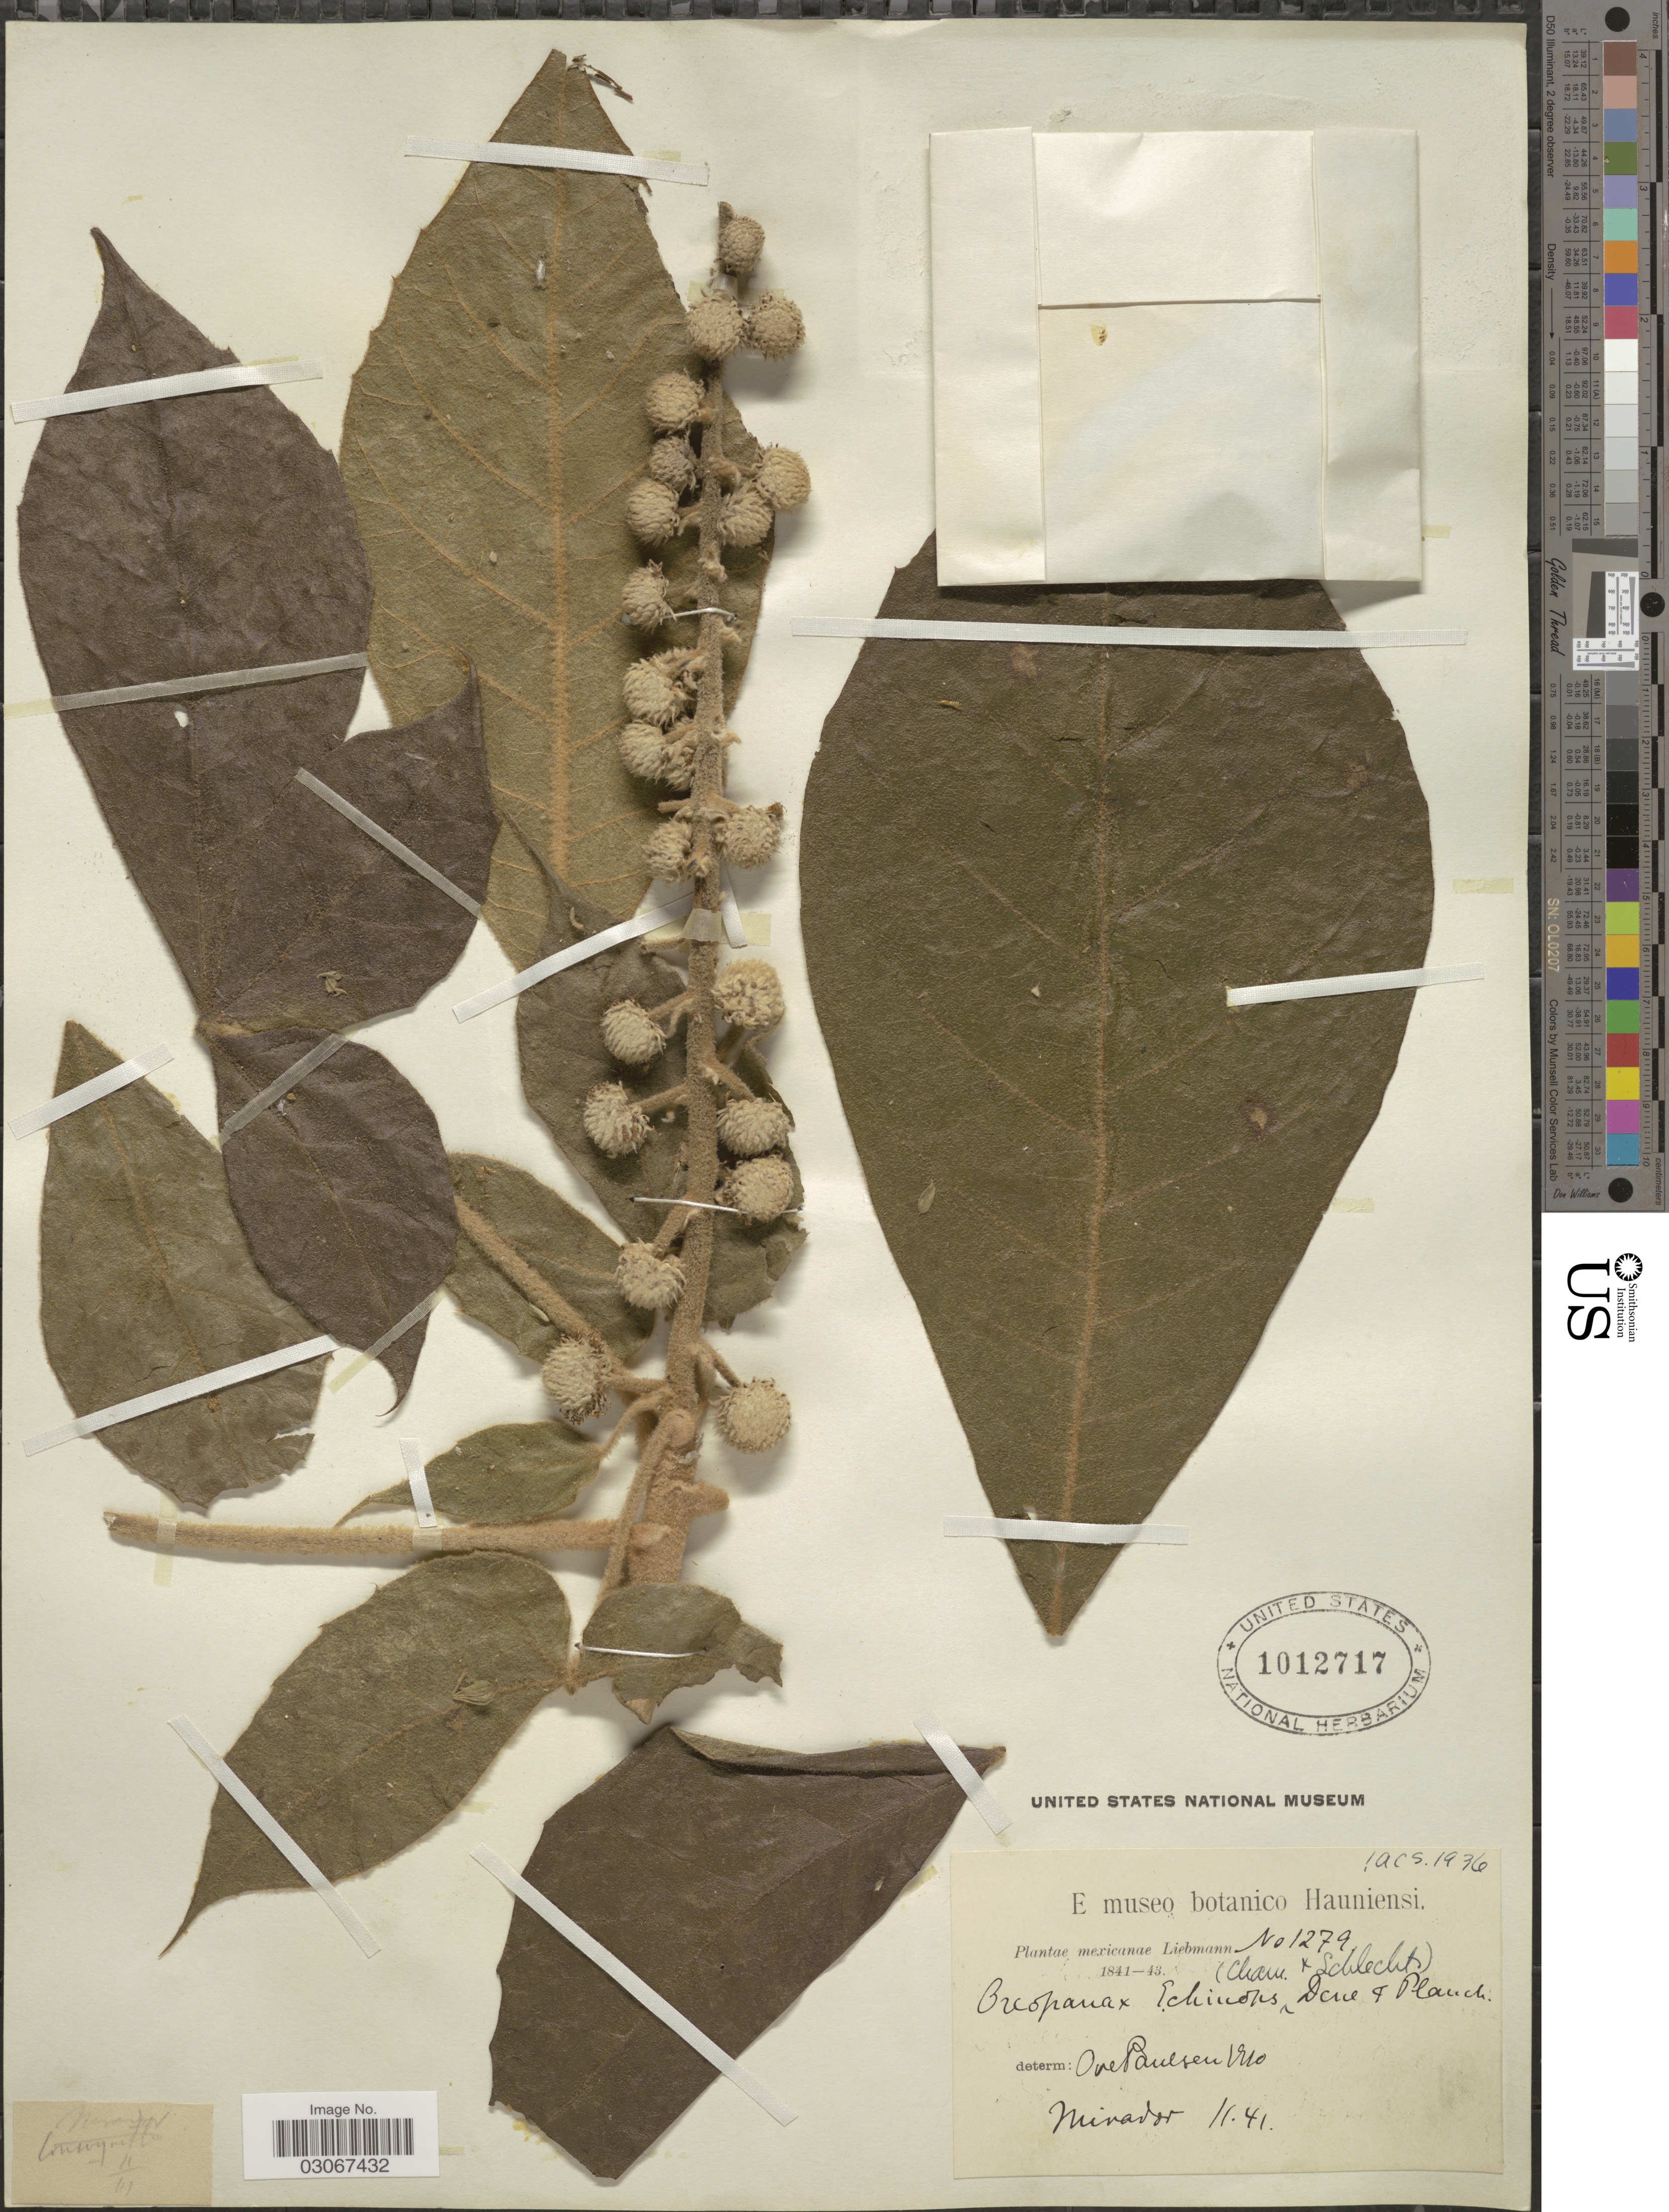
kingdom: Plantae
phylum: Tracheophyta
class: Magnoliopsida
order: Apiales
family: Araliaceae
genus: Oreopanax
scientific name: Oreopanax echinops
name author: (Schltdl. & Cham.) Decne. & Planch.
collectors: Liebmann, --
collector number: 1279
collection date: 1841-11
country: Mexico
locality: Mirador.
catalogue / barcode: US 1012717